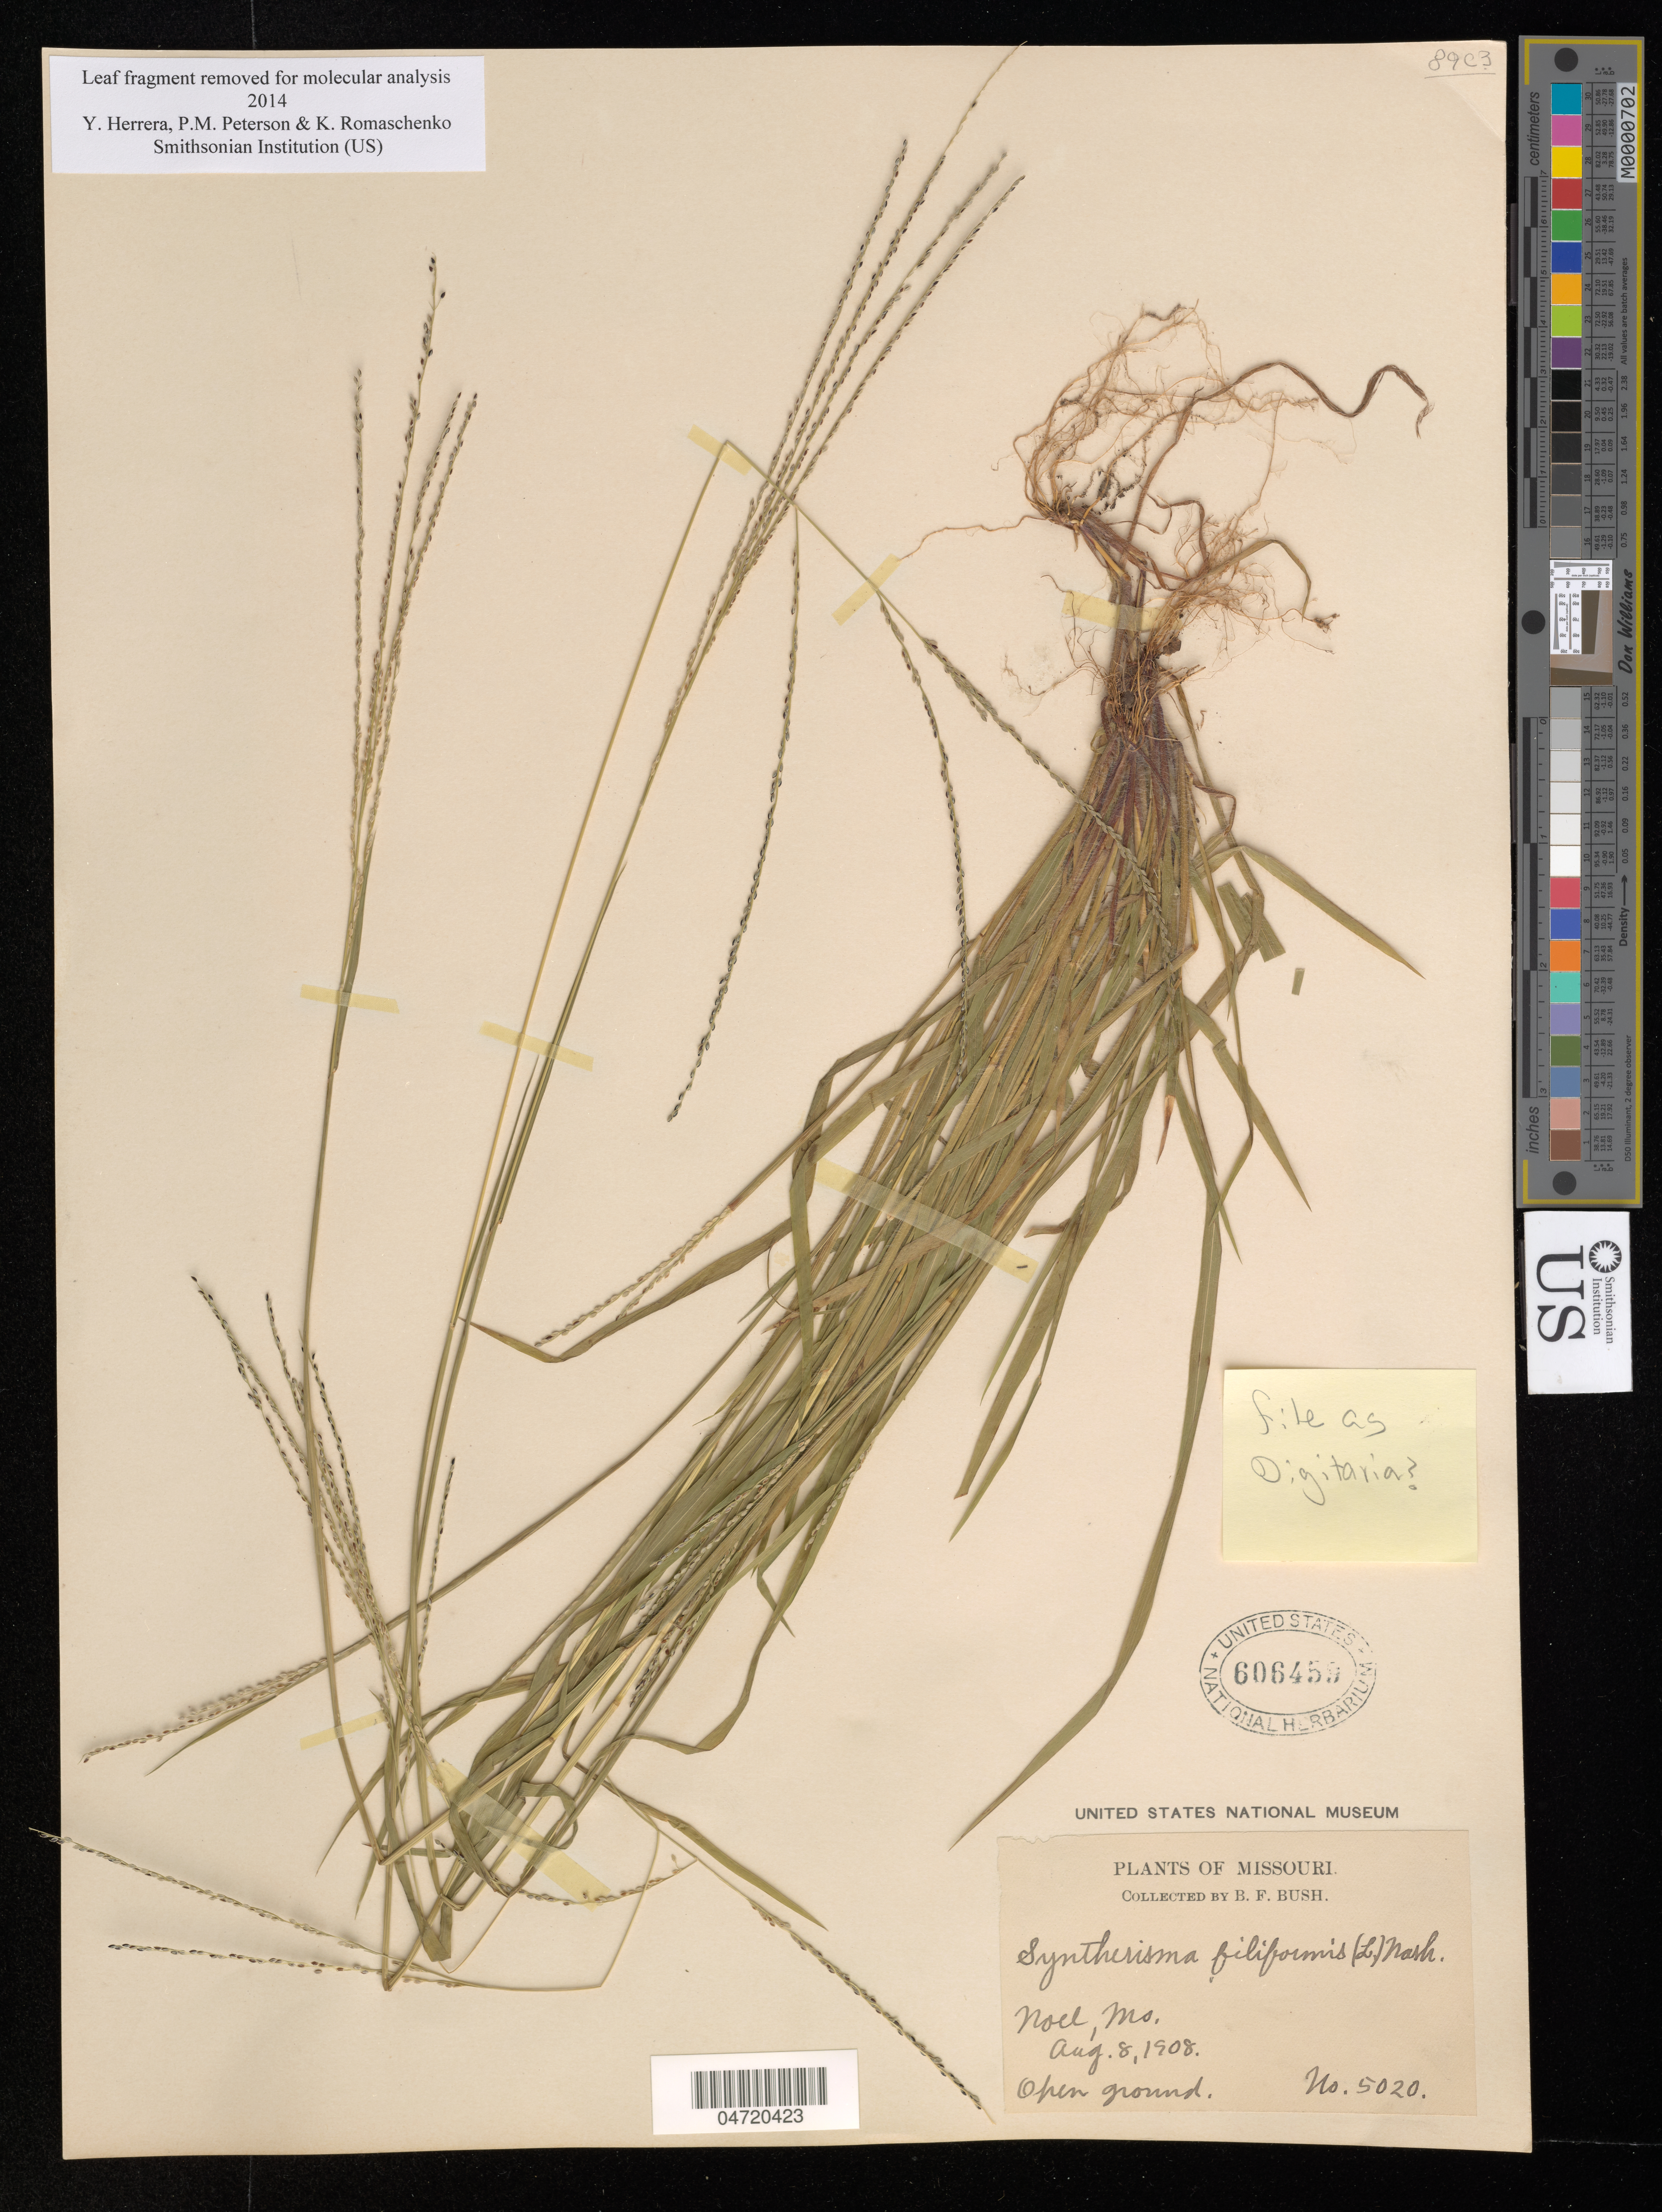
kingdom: Plantae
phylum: Tracheophyta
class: Liliopsida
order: Poales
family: Poaceae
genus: Syntherisma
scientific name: Syntherisma filiformis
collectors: B. F. Bush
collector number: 5020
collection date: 1908-08-08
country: United States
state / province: Missouri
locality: Noel.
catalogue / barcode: US 606459